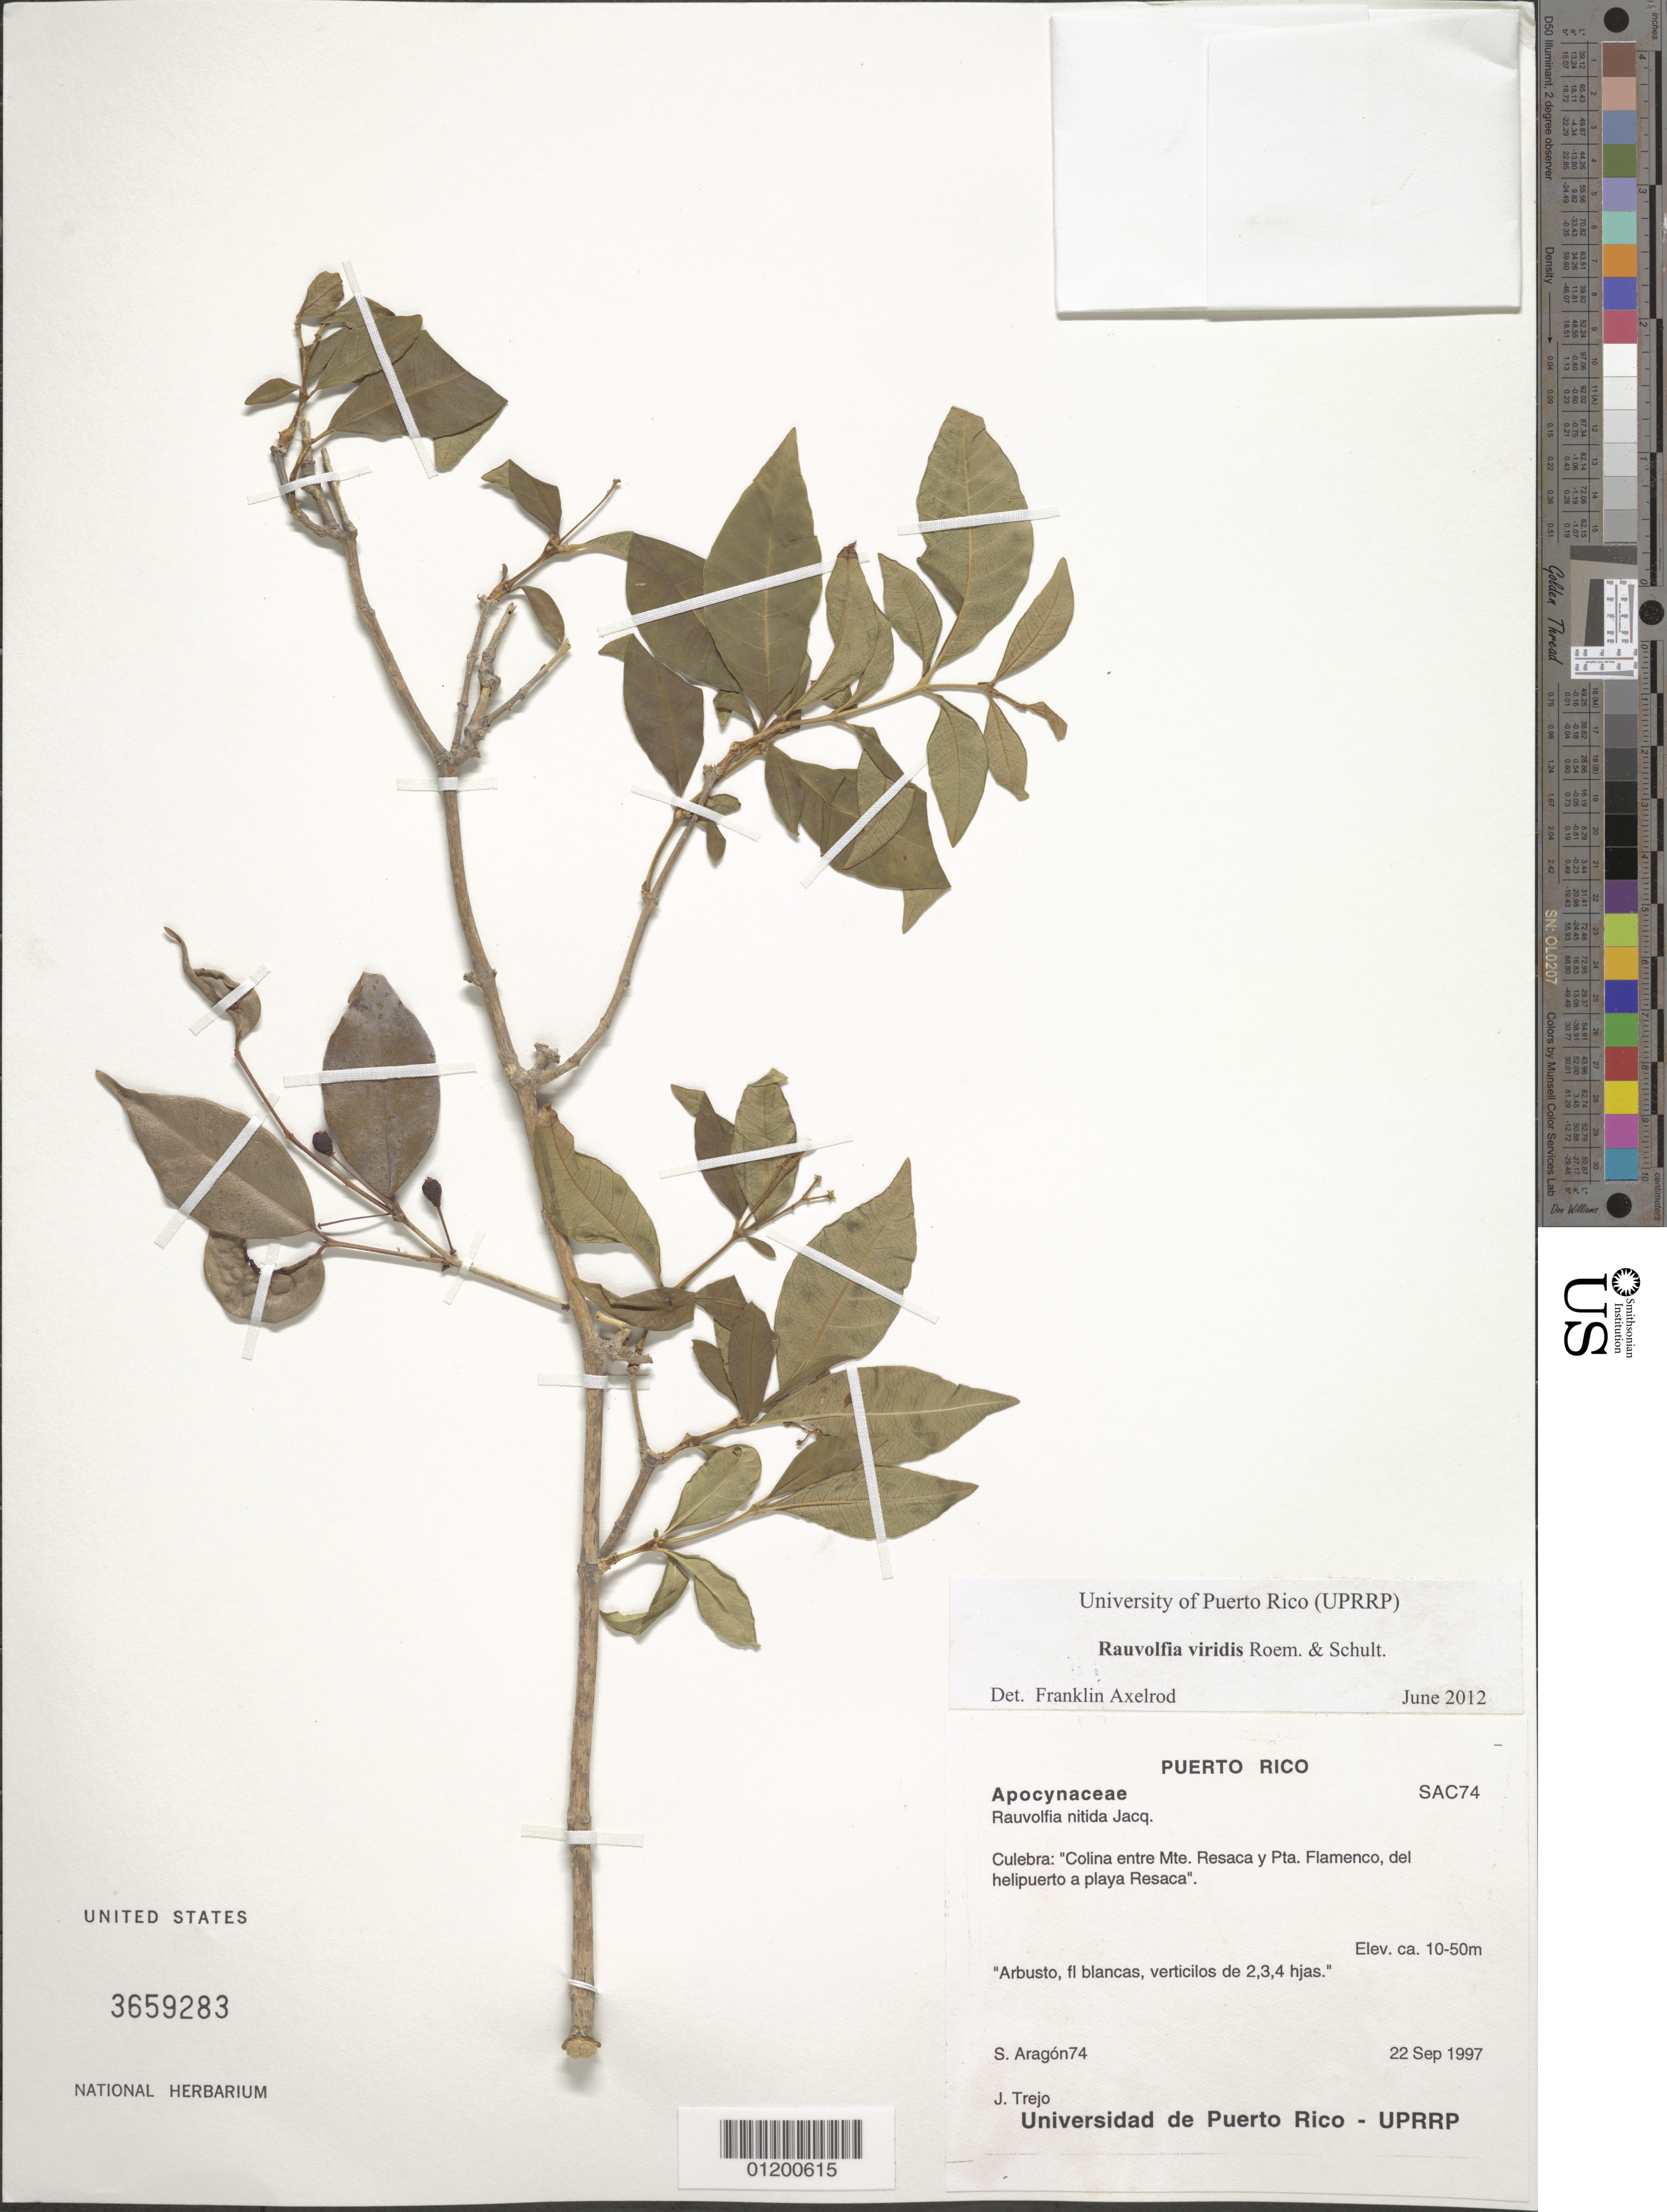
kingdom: Plantae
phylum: Tracheophyta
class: Magnoliopsida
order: Gentianales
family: Apocynaceae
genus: Rauvolfia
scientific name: Rauvolfia nitida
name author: Jacq.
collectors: S. Aragon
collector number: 74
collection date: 1997-09-22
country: Puerto Rico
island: Puerto Rico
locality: Hill between Mte. Resaca and Pta. Flamenco, Resaca beach Heliport.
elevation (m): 10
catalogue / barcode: US 3659283